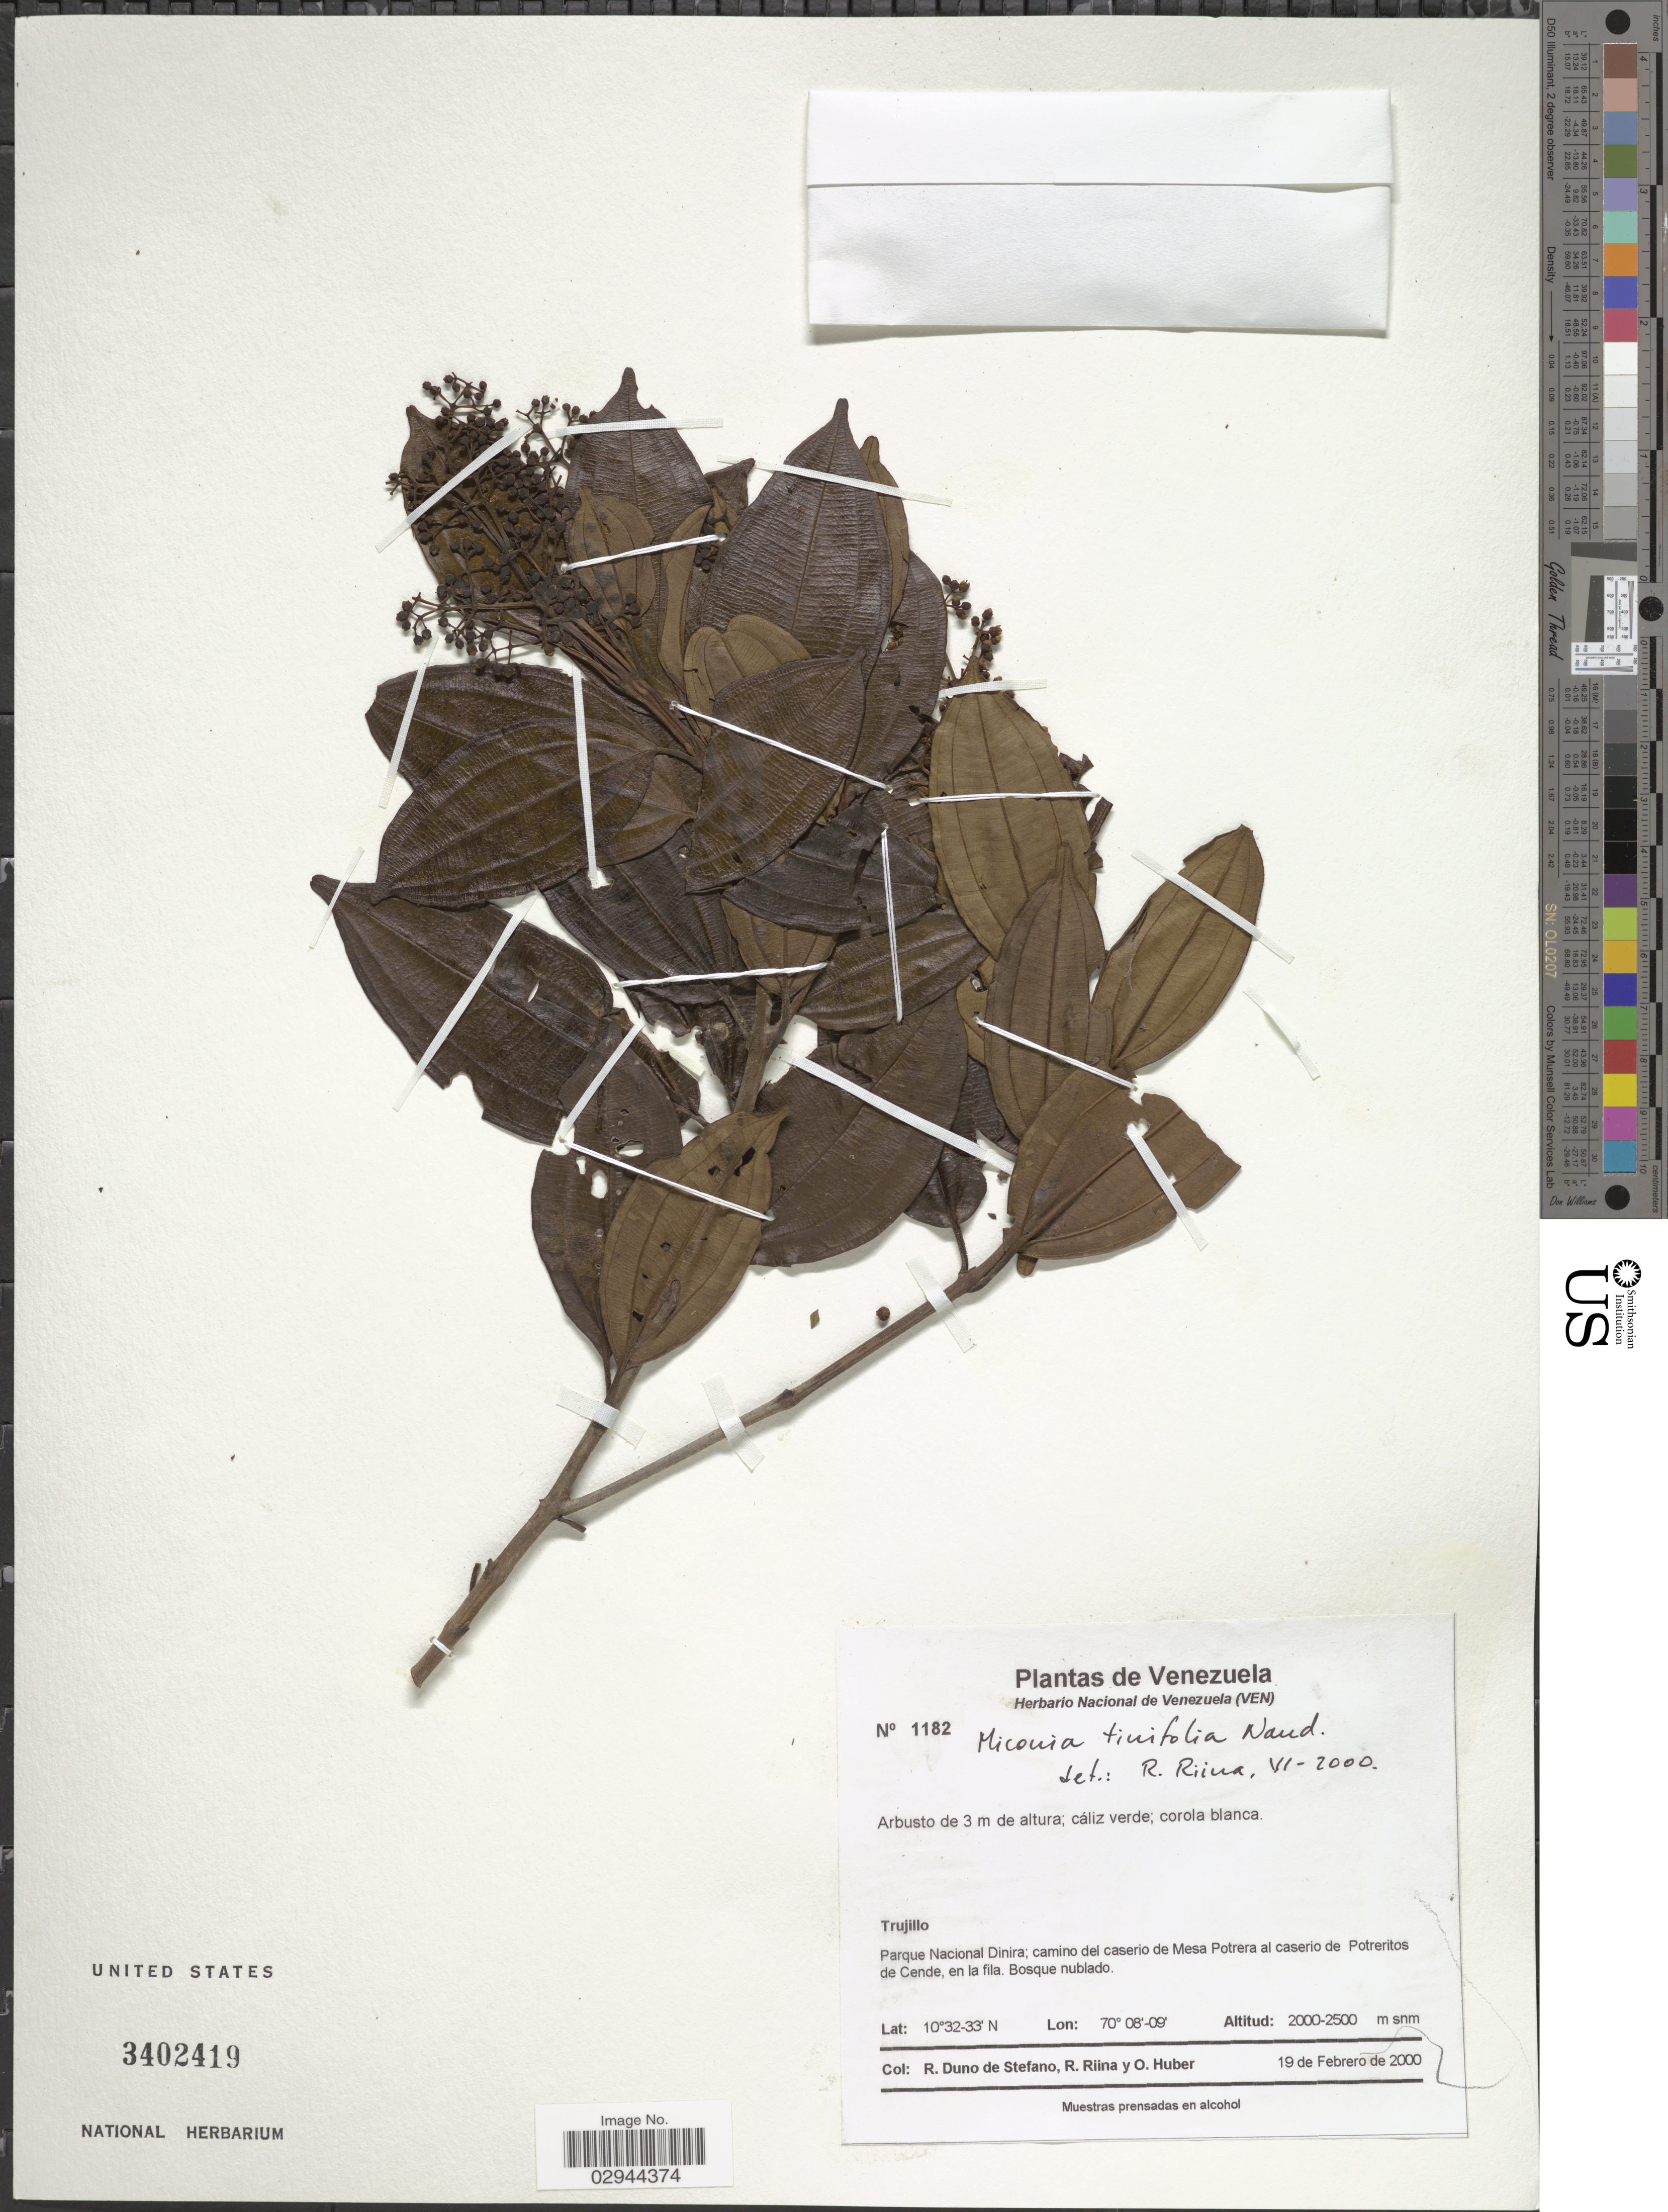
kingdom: Plantae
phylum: Tracheophyta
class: Magnoliopsida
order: Myrtales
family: Melastomataceae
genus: Miconia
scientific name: Miconia tinifolia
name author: Naudin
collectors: R. Duno de Stefano, R. Riina & O. Huber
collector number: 1182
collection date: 2000-02-19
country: Venezuela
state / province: Trujillo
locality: Parque Nacional Dinira; camino del caserio de Mesa Potrera al caserio de Potreritos de Cende, en la fila.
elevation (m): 2000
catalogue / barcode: US 3402419